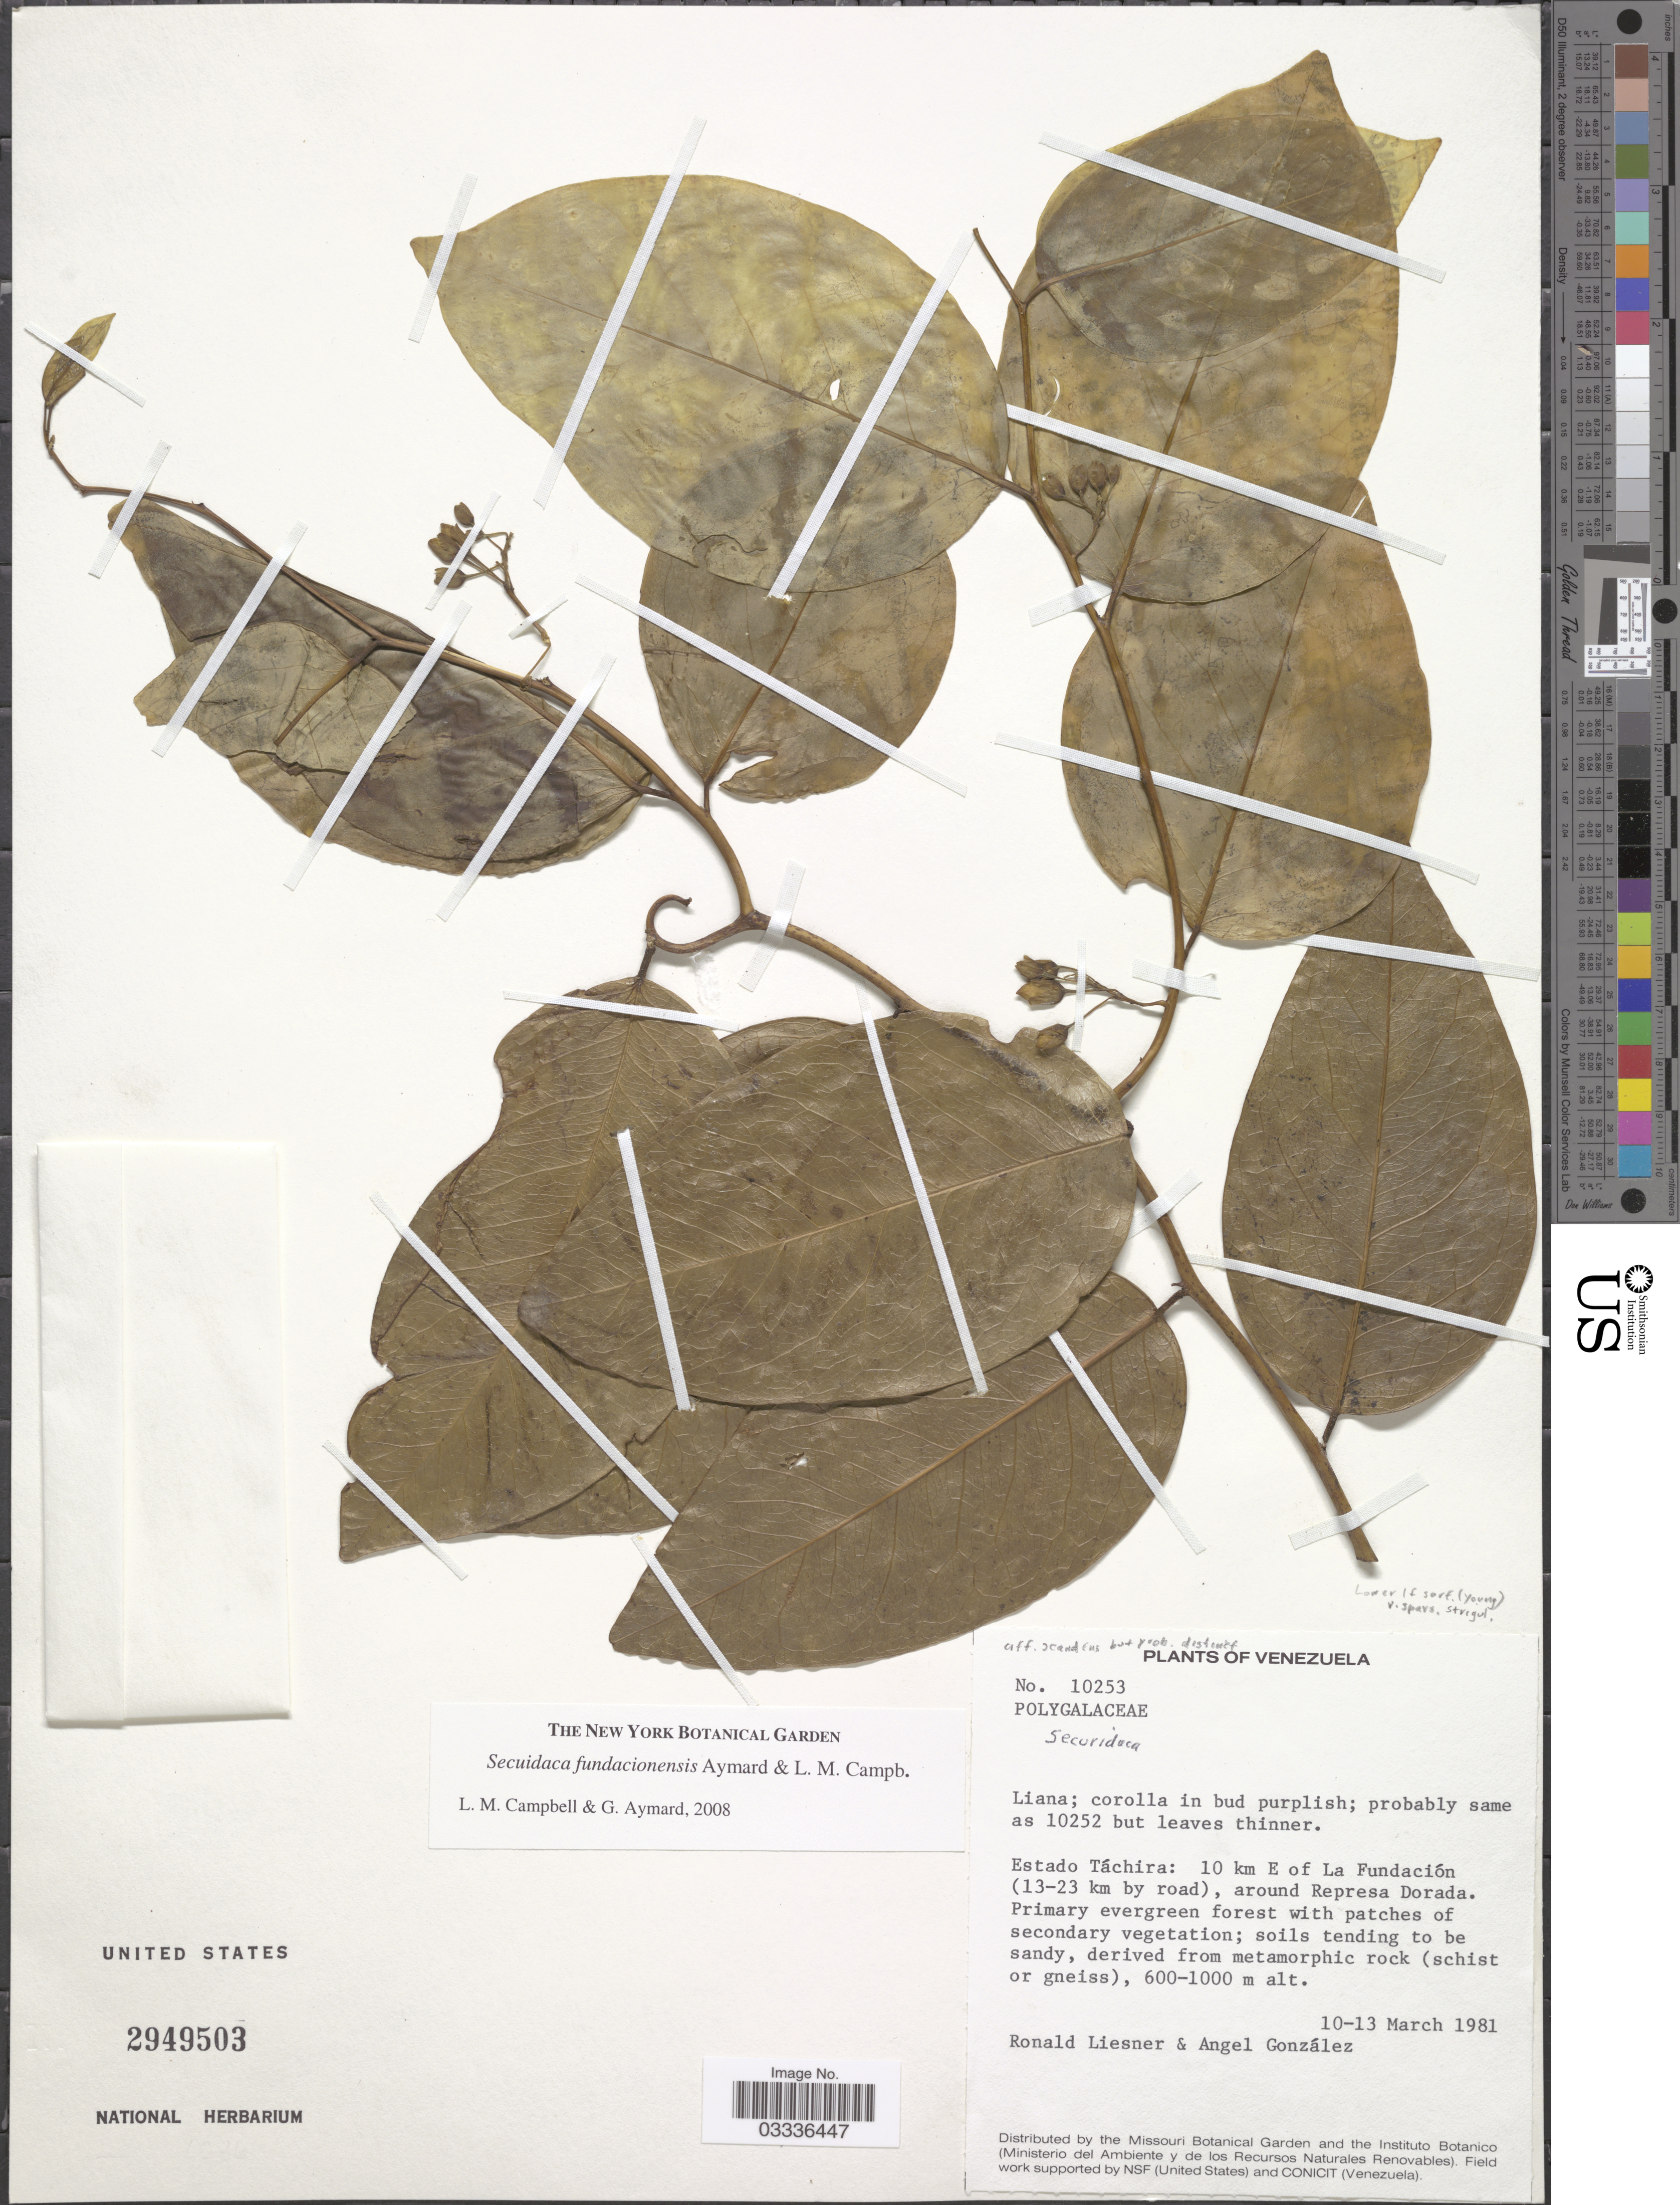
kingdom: Plantae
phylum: Tracheophyta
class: Magnoliopsida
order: Fabales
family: Polygalaceae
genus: Securidaca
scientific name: Securidaca fundacionensis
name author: Aymard & L.M. Campb.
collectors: R. L. Liesner & A. C. González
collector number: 10253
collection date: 1981-03-10/1981-03-13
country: Venezuela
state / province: Tachira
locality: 10 km E of La Fundación (13-23 km by road), around Represa Dorada.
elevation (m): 600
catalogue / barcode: US 2949503